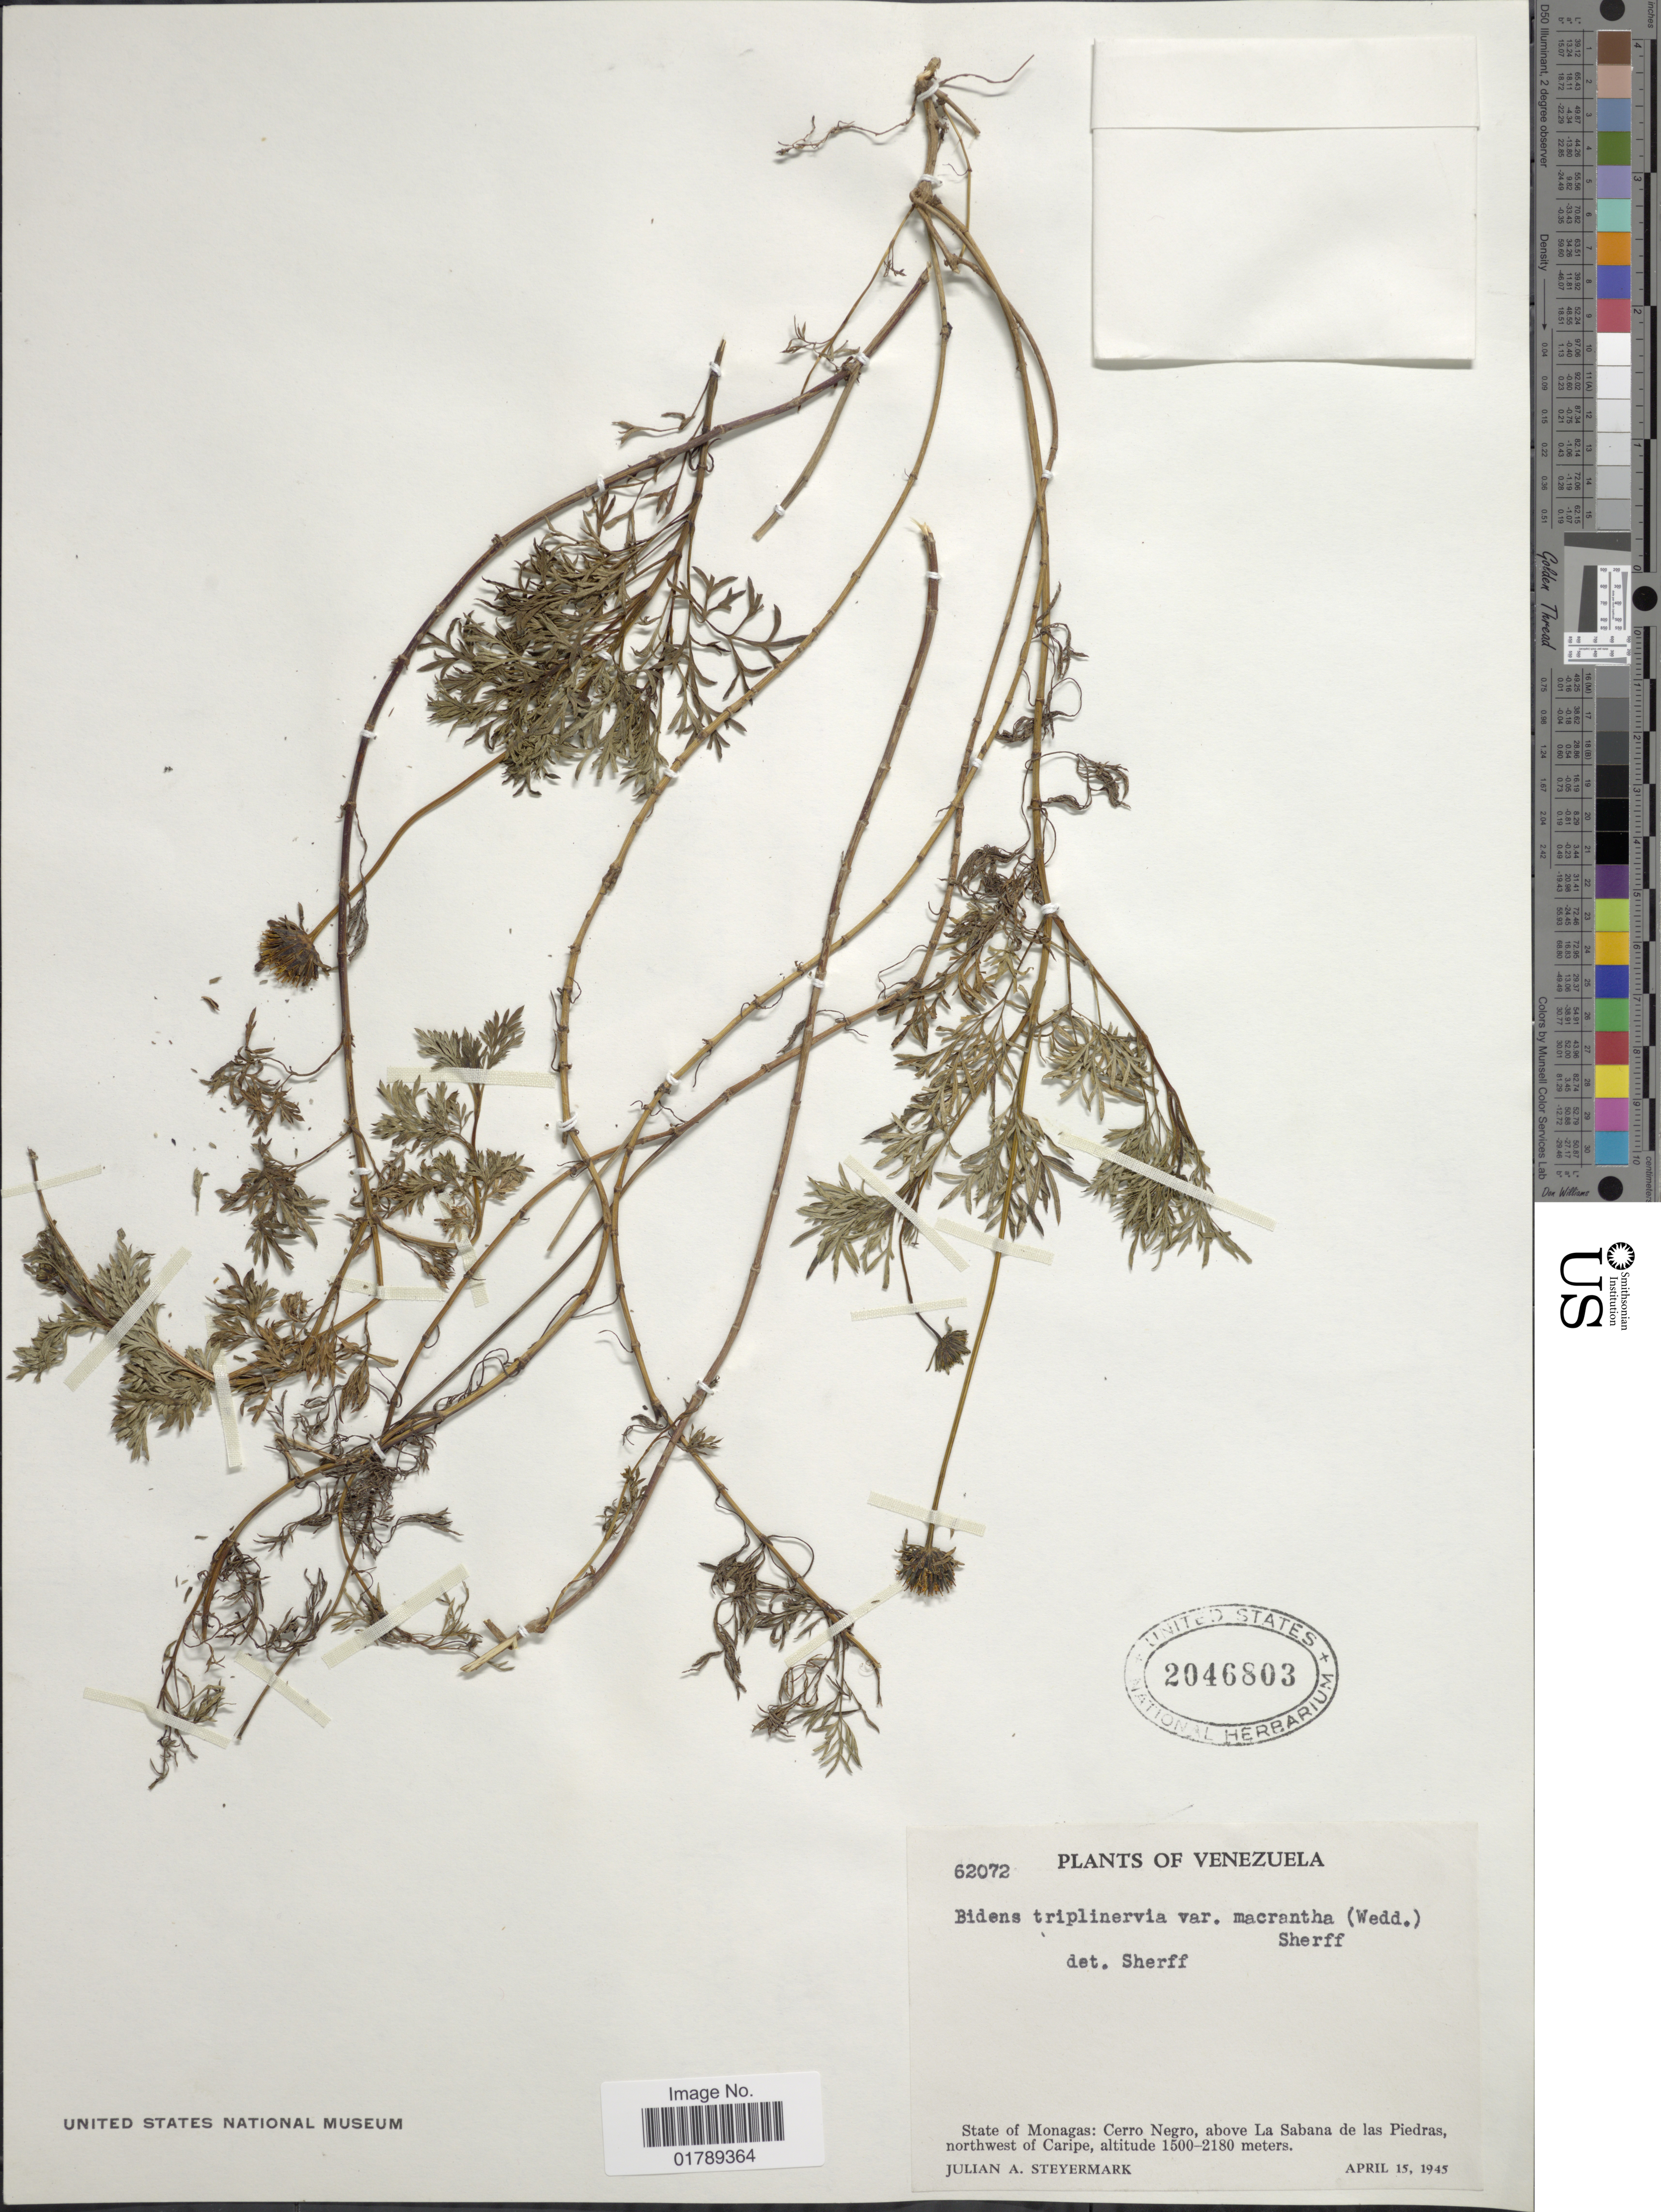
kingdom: Plantae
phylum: Tracheophyta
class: Magnoliopsida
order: Asterales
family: Asteraceae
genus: Bidens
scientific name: Bidens triplinervia var. macrantha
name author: (Wedd.) Sherff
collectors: J. Steyermark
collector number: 62072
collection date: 1945-04-15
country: Venezuela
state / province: Monagas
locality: Cerro Negro, above La Sabana de las Piedras, northwest of Caripe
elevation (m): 1500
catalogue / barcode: US 2046803